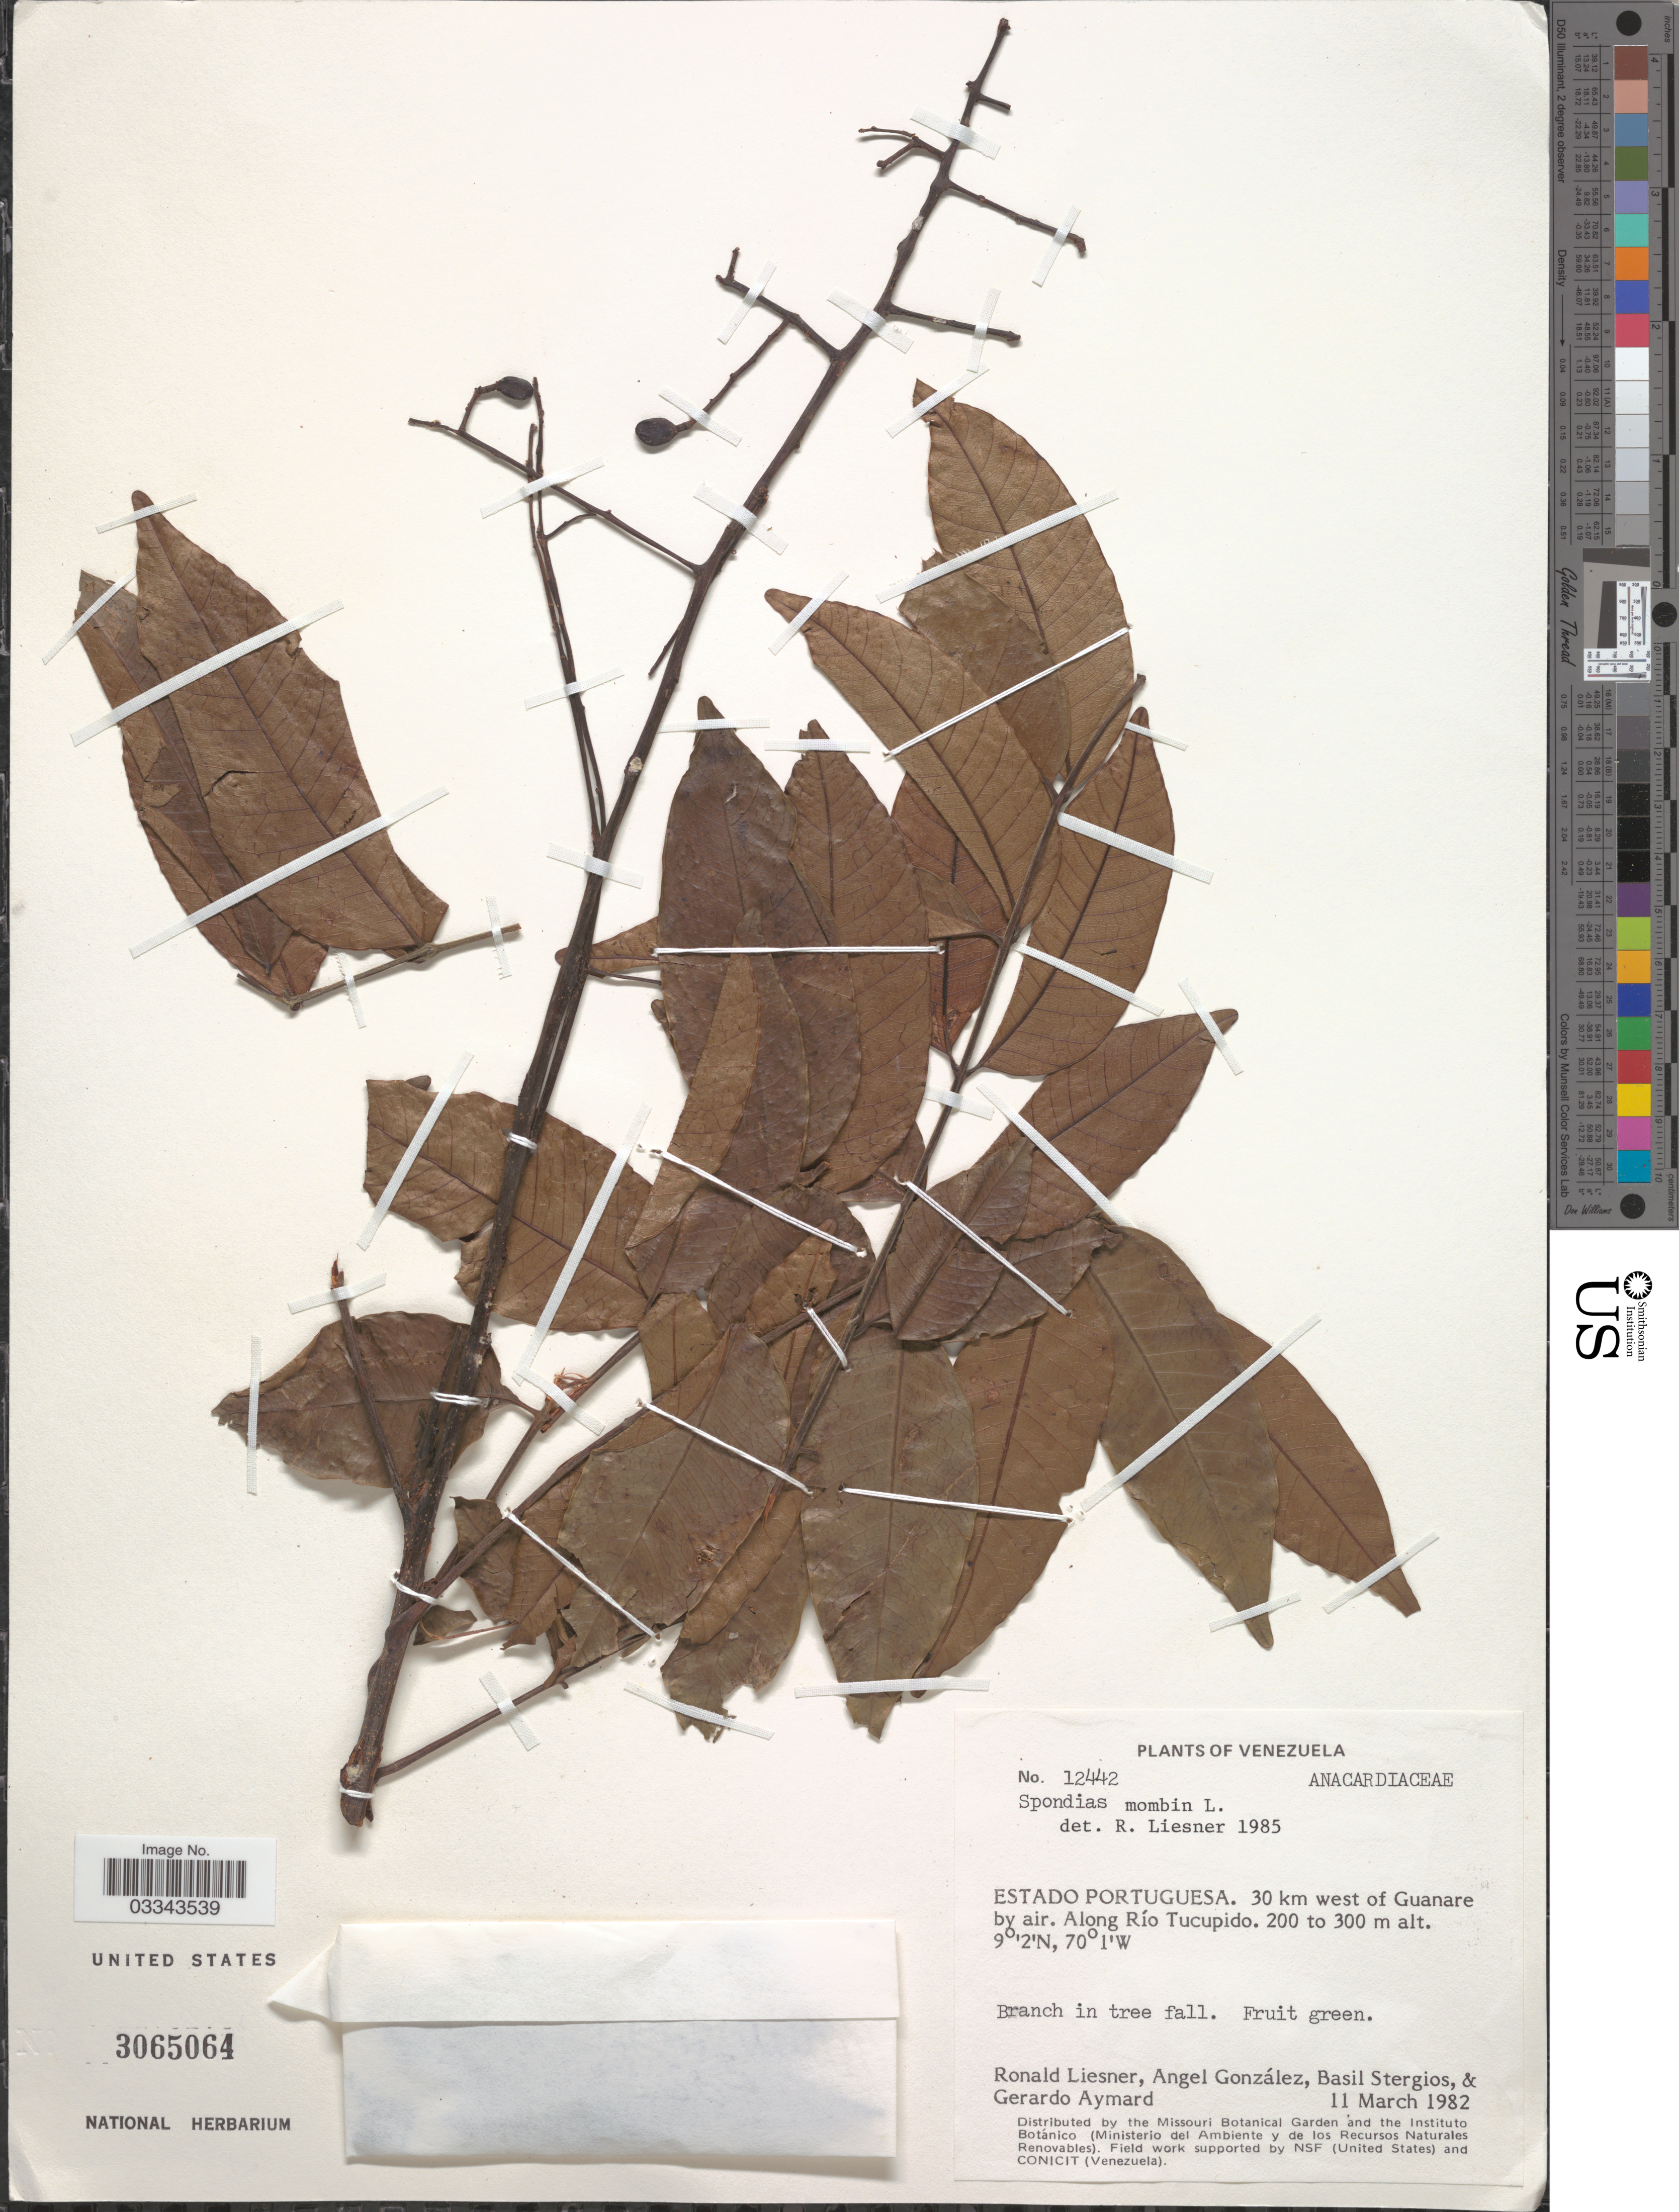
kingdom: Plantae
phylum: Tracheophyta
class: Magnoliopsida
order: Sapindales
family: Anacardiaceae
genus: Spondias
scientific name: Spondias mombin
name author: L.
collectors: R. L. Liesner, A. C. González, B. G. Stergios & G. A. Aymard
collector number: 12442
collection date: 1982-03-11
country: Venezuela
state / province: Portuguesa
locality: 30 km W of Guanare by air, along Rio Tucupido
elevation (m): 200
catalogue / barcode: US 3065064